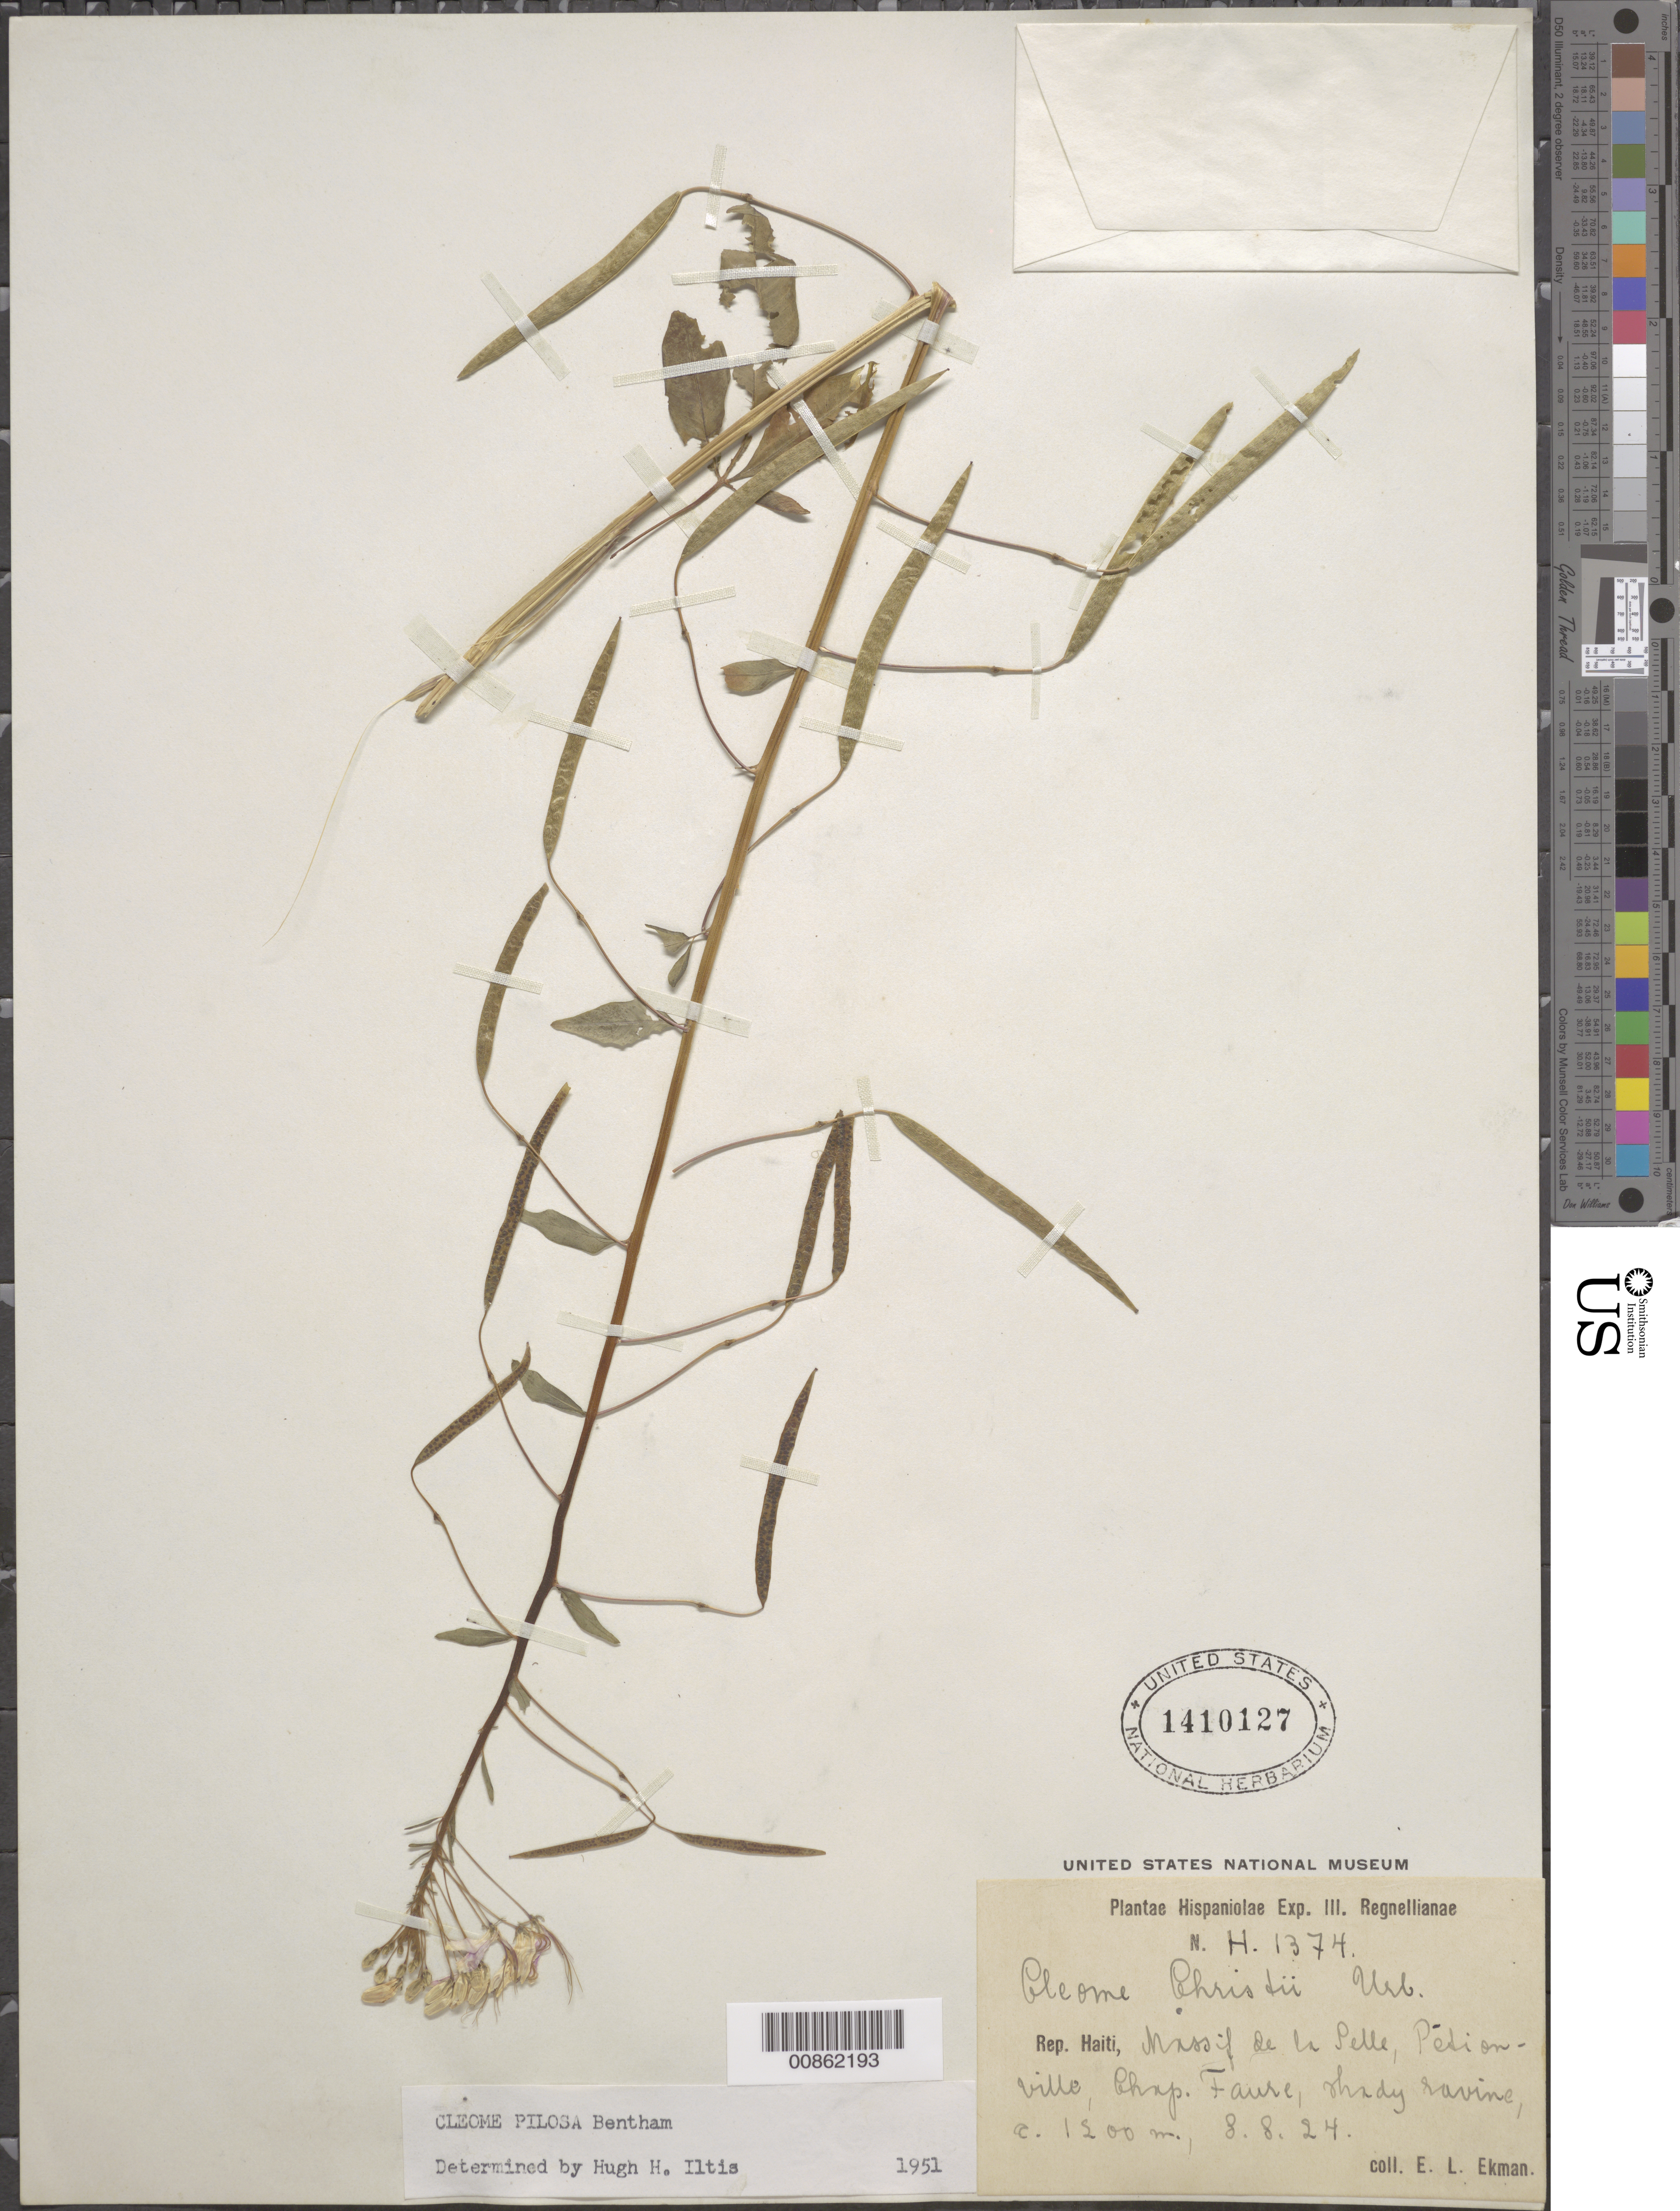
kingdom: Plantae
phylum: Tracheophyta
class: Magnoliopsida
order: Brassicales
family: Cleomaceae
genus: Cochranella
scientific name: Cochranella pilosa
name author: (Benth.) E.M. McGinty & Roalson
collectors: E. L. Ekman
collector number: H 1374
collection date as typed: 08 Aug 1924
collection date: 1924-08-08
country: Haiti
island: Hispaniola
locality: Massif de la Selle, Pétionville, Chap. Faure.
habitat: Shady ravine.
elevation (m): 1200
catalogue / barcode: US 1410127